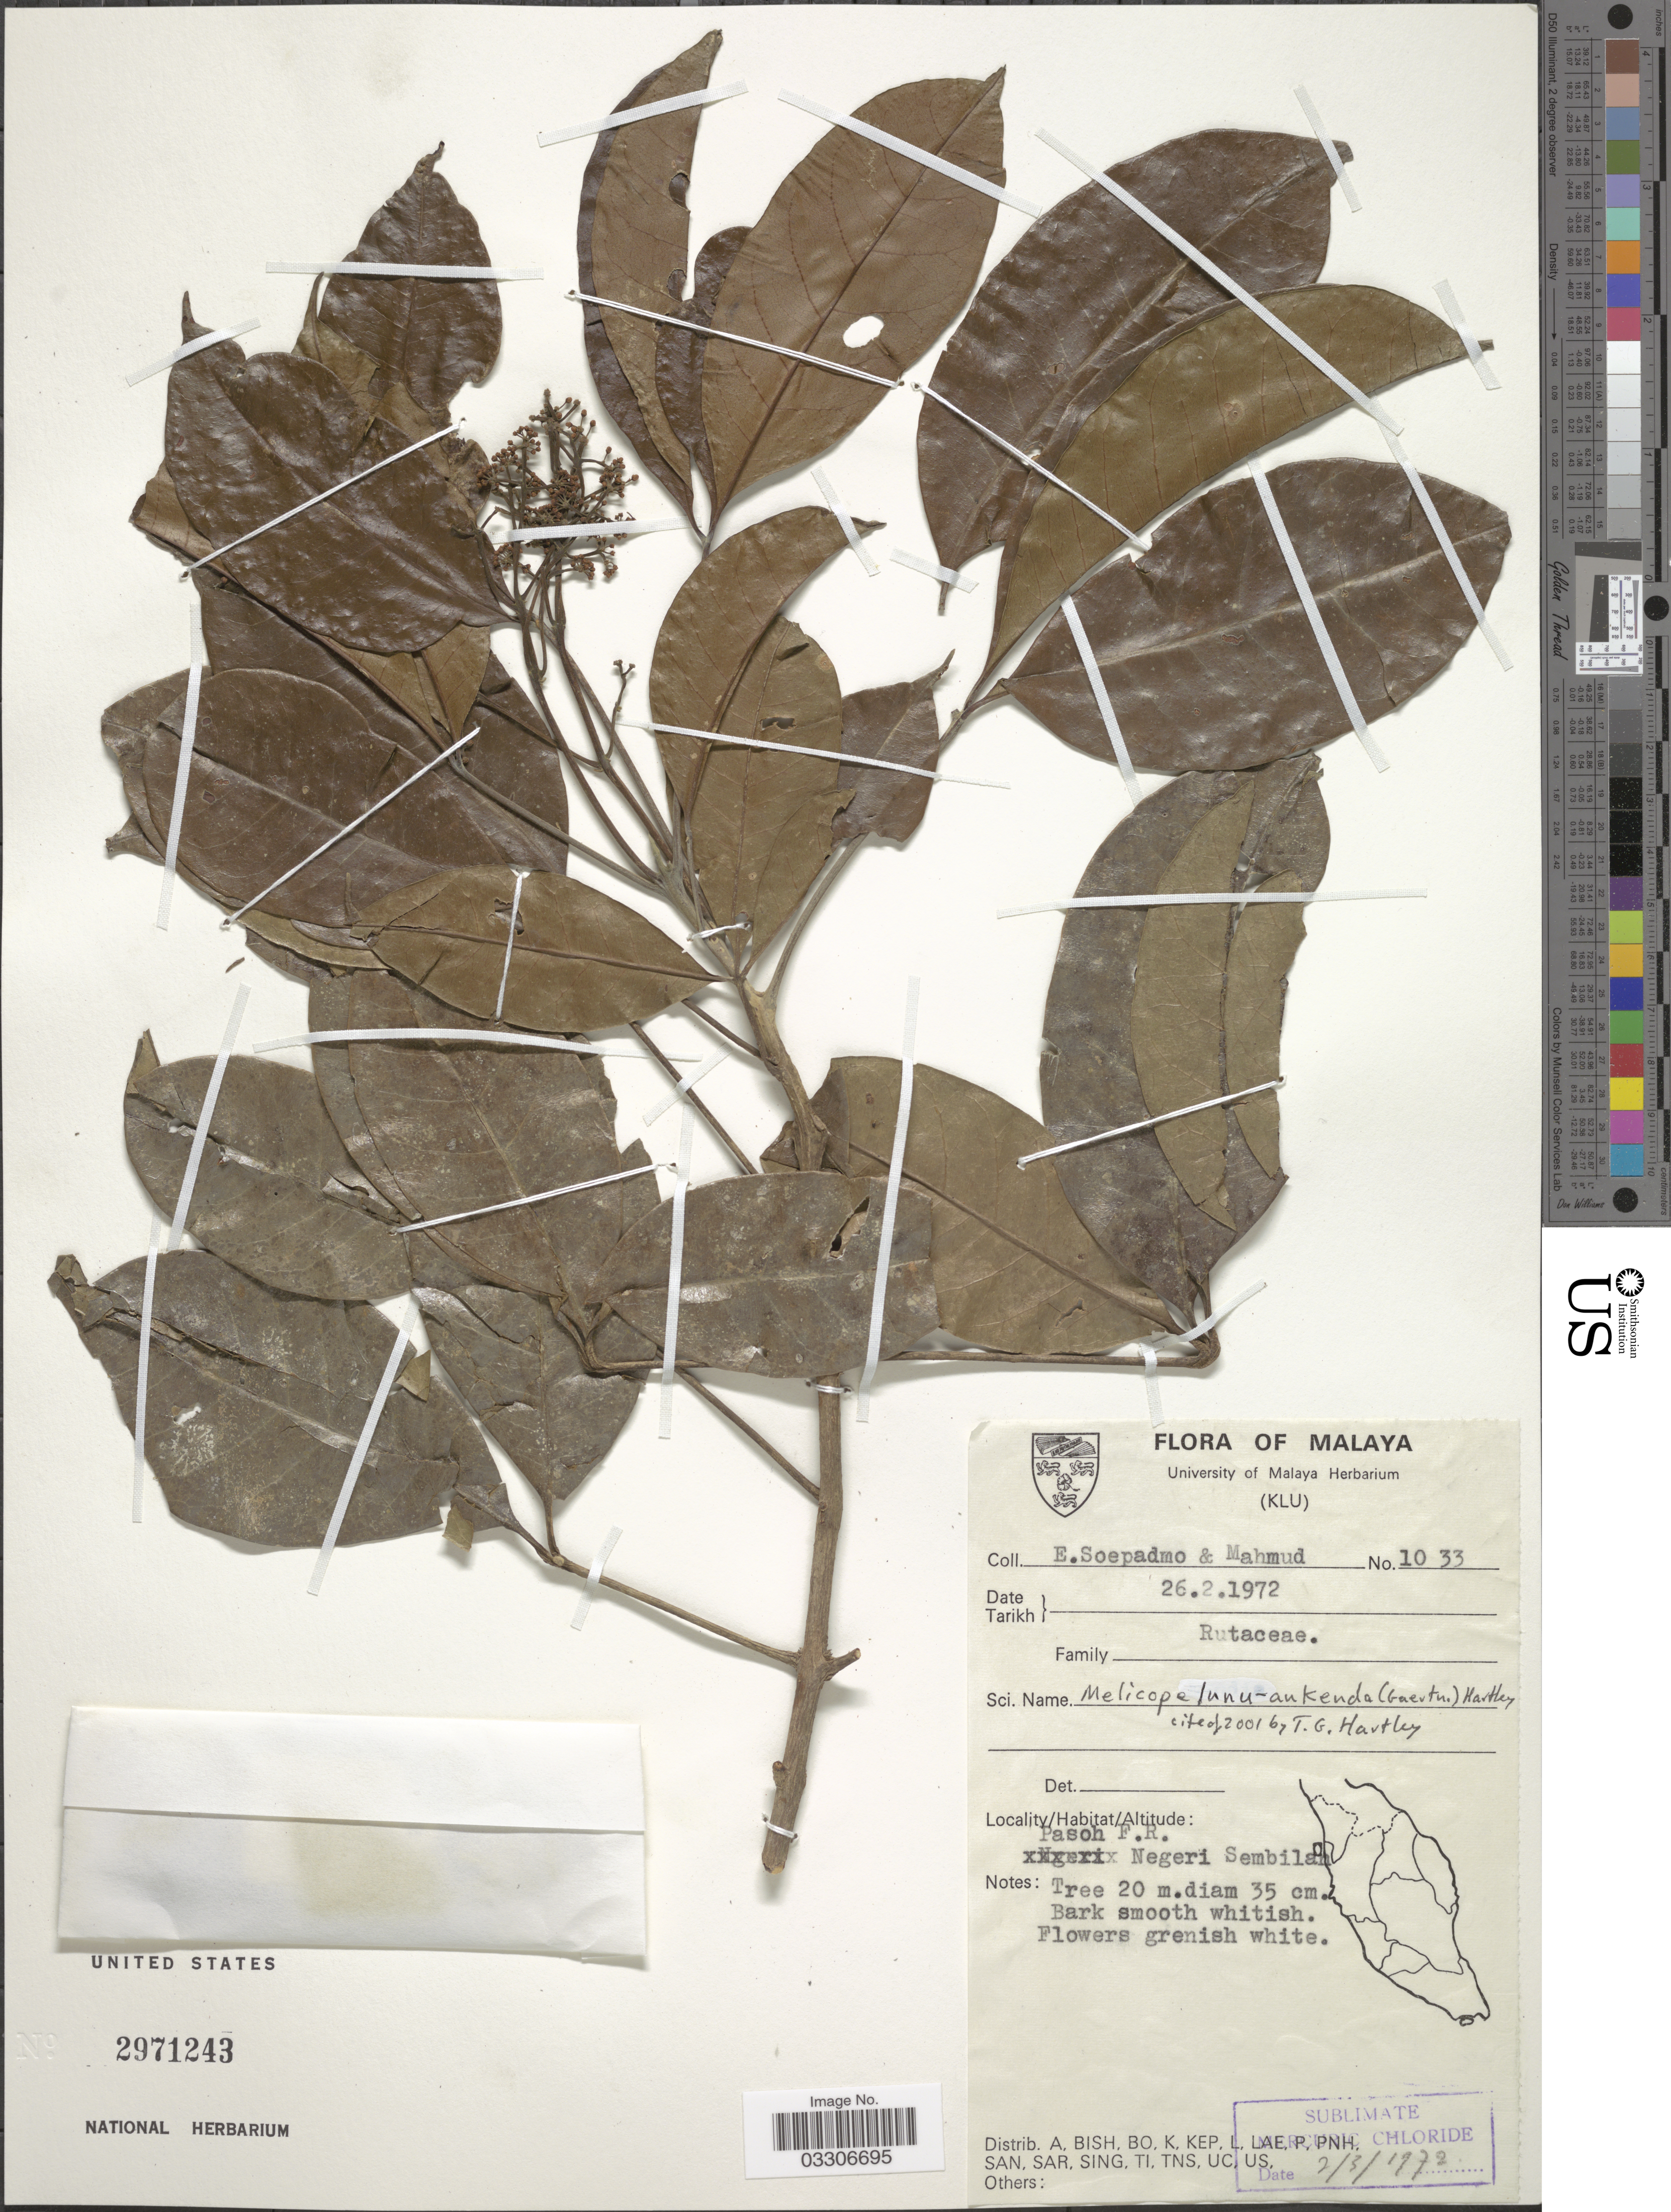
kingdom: Plantae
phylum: Tracheophyta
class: Magnoliopsida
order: Sapindales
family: Rutaceae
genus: Melicope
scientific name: Melicope lunu-ankenda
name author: (Gaertn.) T.G. Hartley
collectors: E. Soepadmo & -. Mahmud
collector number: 1033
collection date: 1972-02-26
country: Malaysia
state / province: Negeri Sembilan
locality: Pasoh F. R.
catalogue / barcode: US 2971243